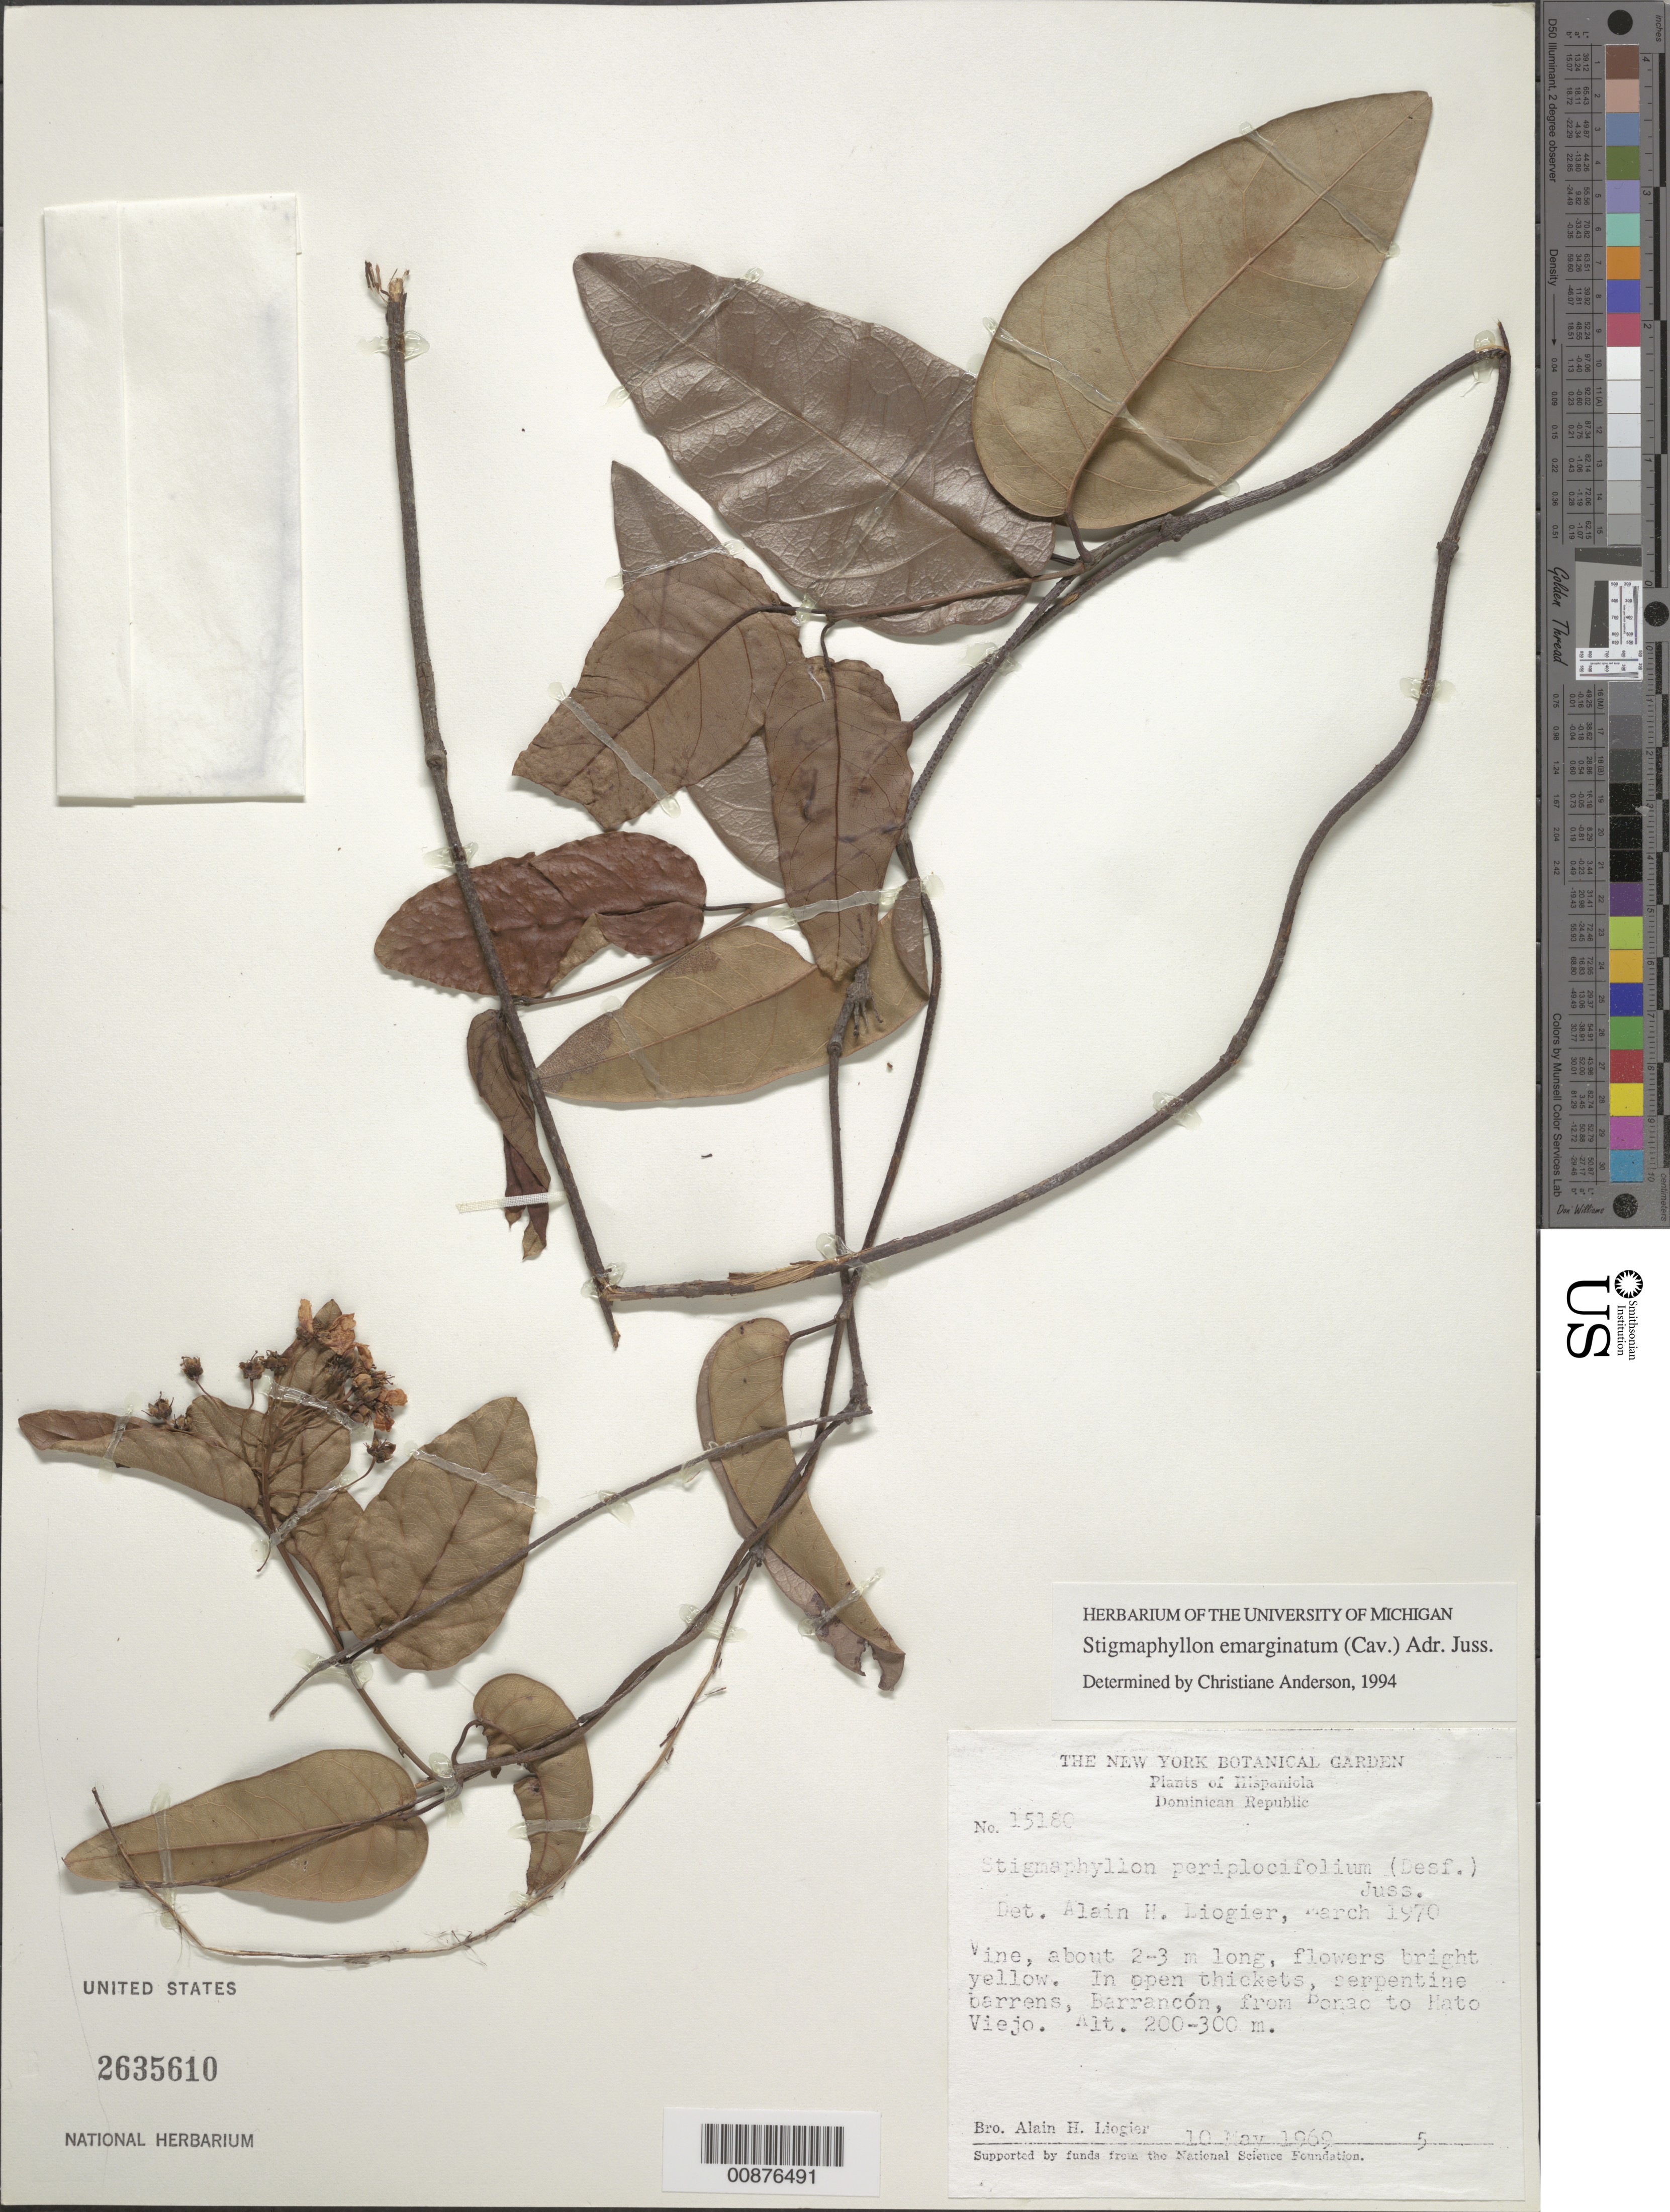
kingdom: Plantae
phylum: Tracheophyta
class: Magnoliopsida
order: Malpighiales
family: Malpighiaceae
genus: Stigmaphyllon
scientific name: Stigmaphyllon emarginatum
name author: (Cav.) A. Juss.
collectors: A. H. Liogier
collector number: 15180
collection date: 1969-05-10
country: Dominican Republic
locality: Hispaniola. Barrancón, from Bonao to Hato Viejo.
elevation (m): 200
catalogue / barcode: US 2635610